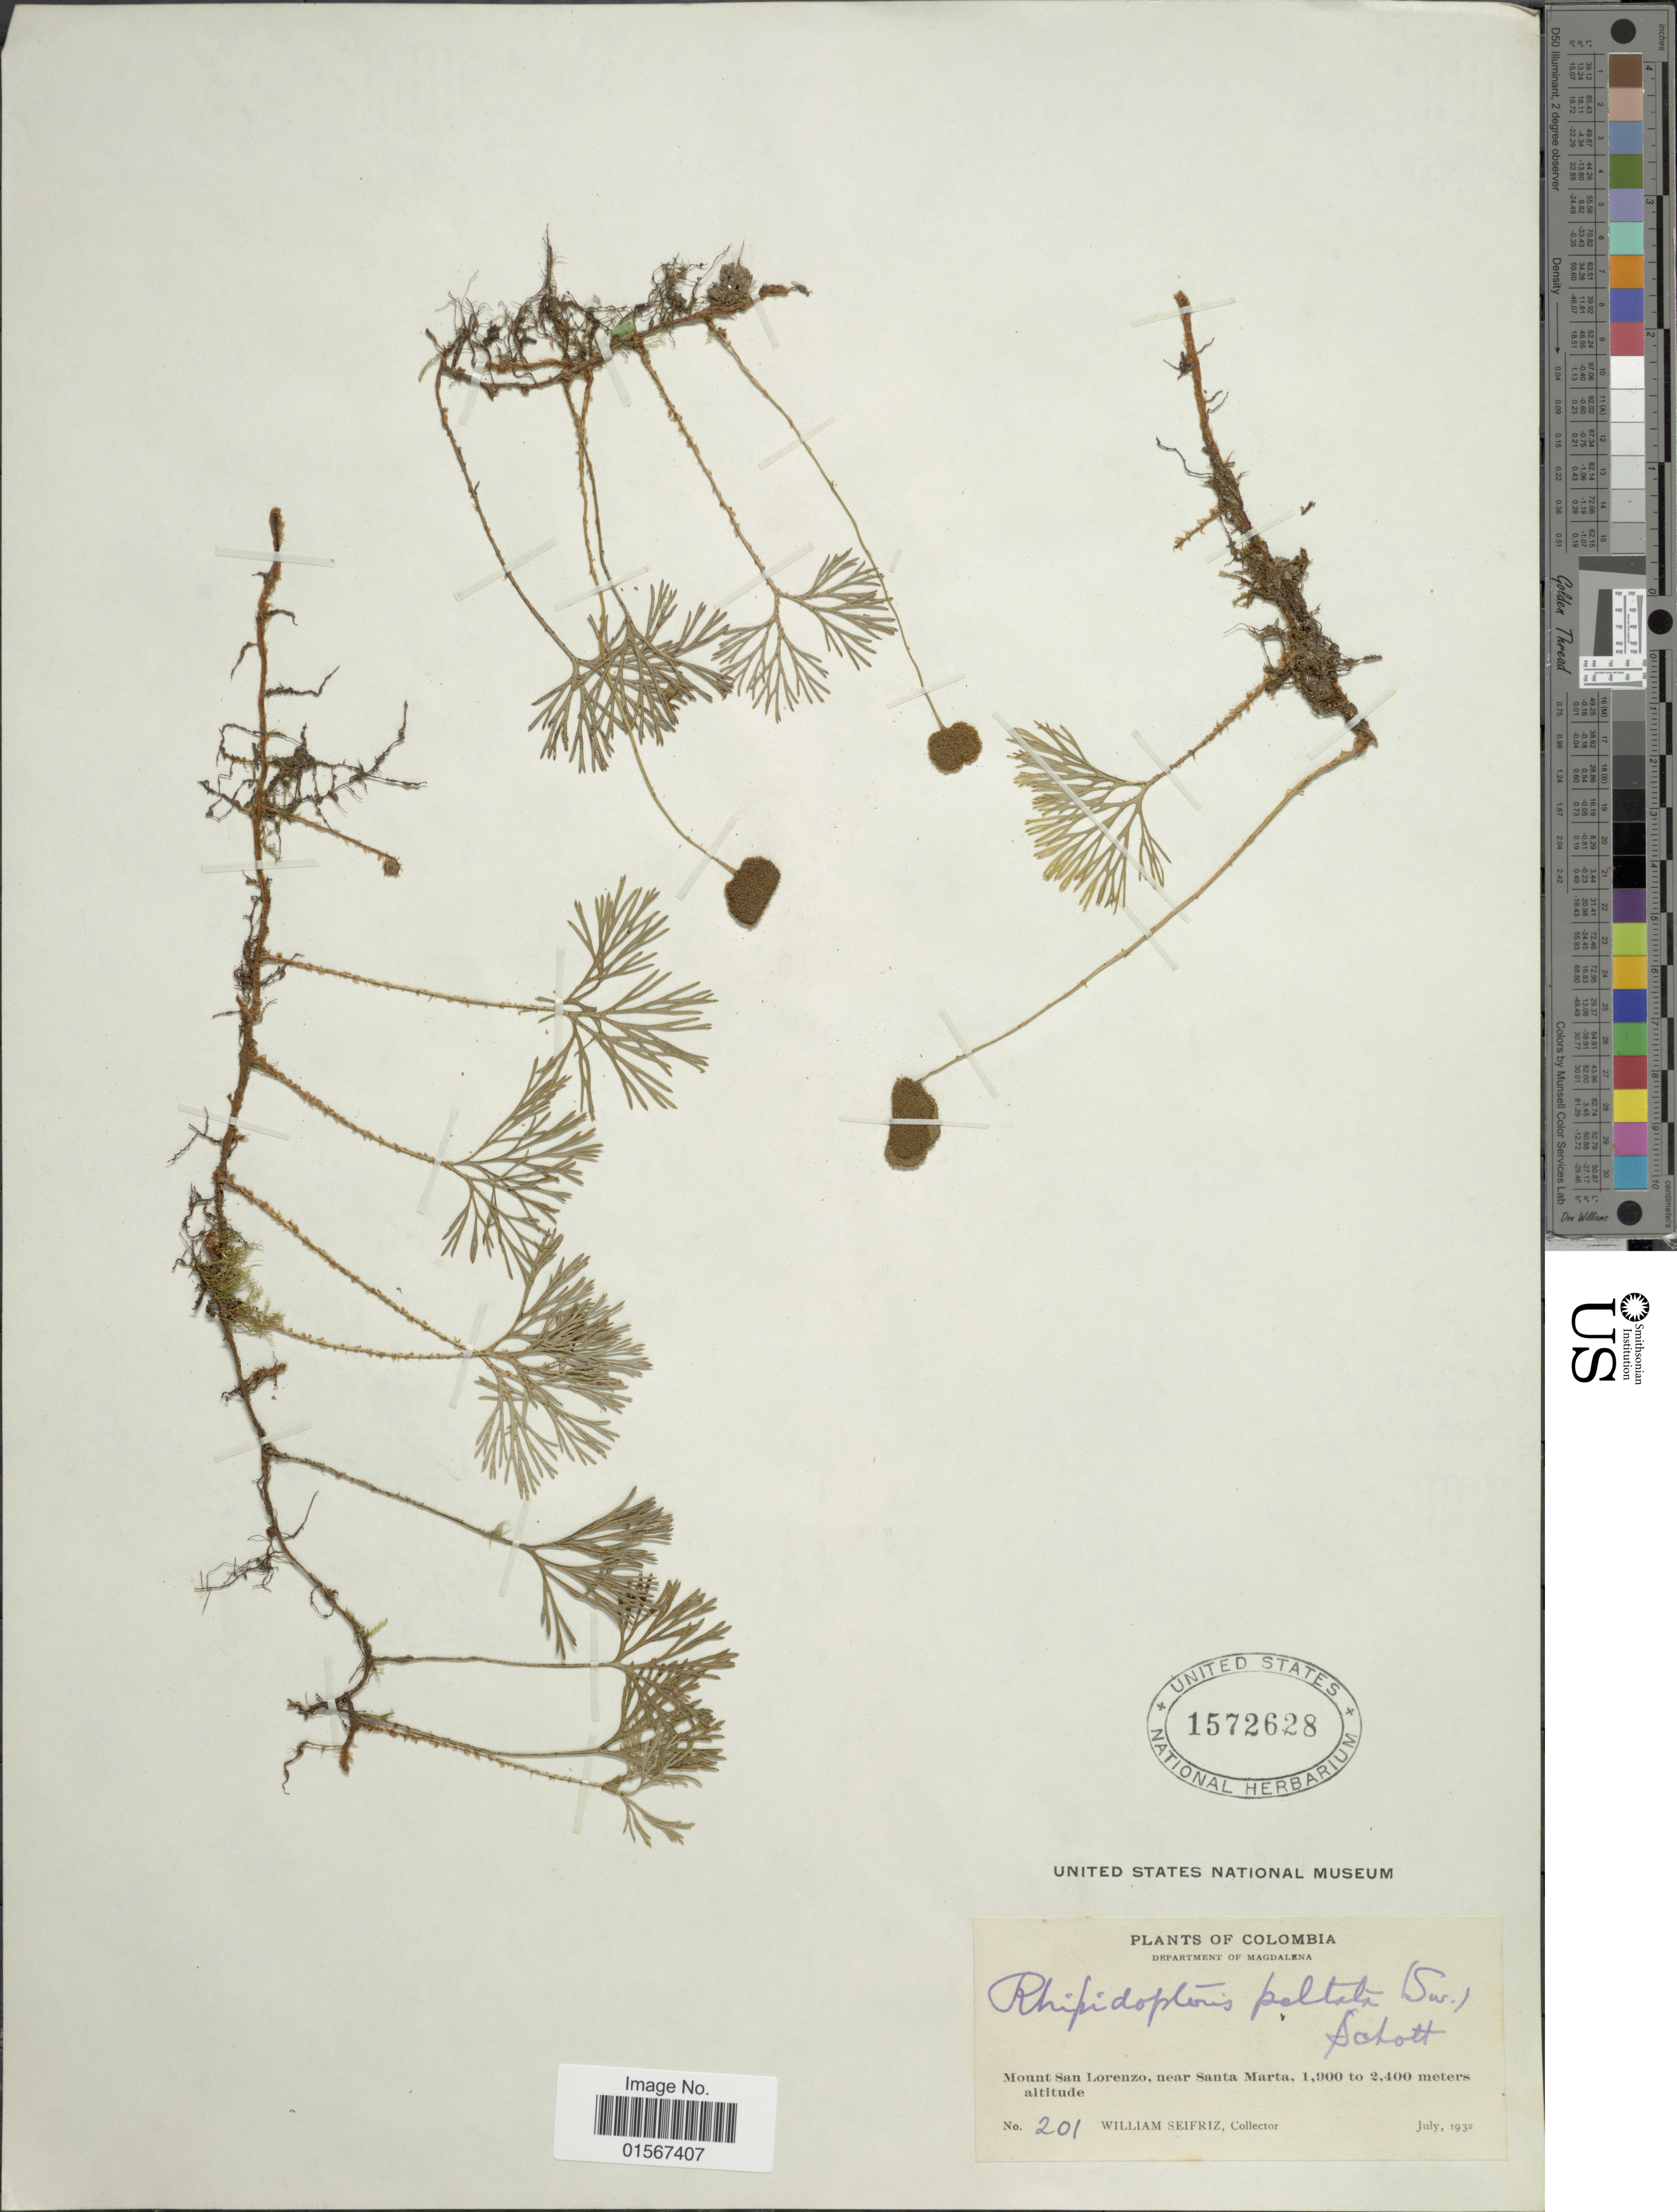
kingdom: Plantae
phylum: Tracheophyta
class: Polypodiopsida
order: Polypodiales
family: Dryopteridaceae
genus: Elaphoglossum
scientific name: Elaphoglossum peltatum f. peltatum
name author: (Sw.) Urb.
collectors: W. Seifriz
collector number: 201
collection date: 1932-07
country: Colombia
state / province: Magdalena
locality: Colombia, Department of Magdalena, Monnt San Lorenzo, near Santa Marta.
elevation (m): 1900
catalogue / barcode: US 1572628